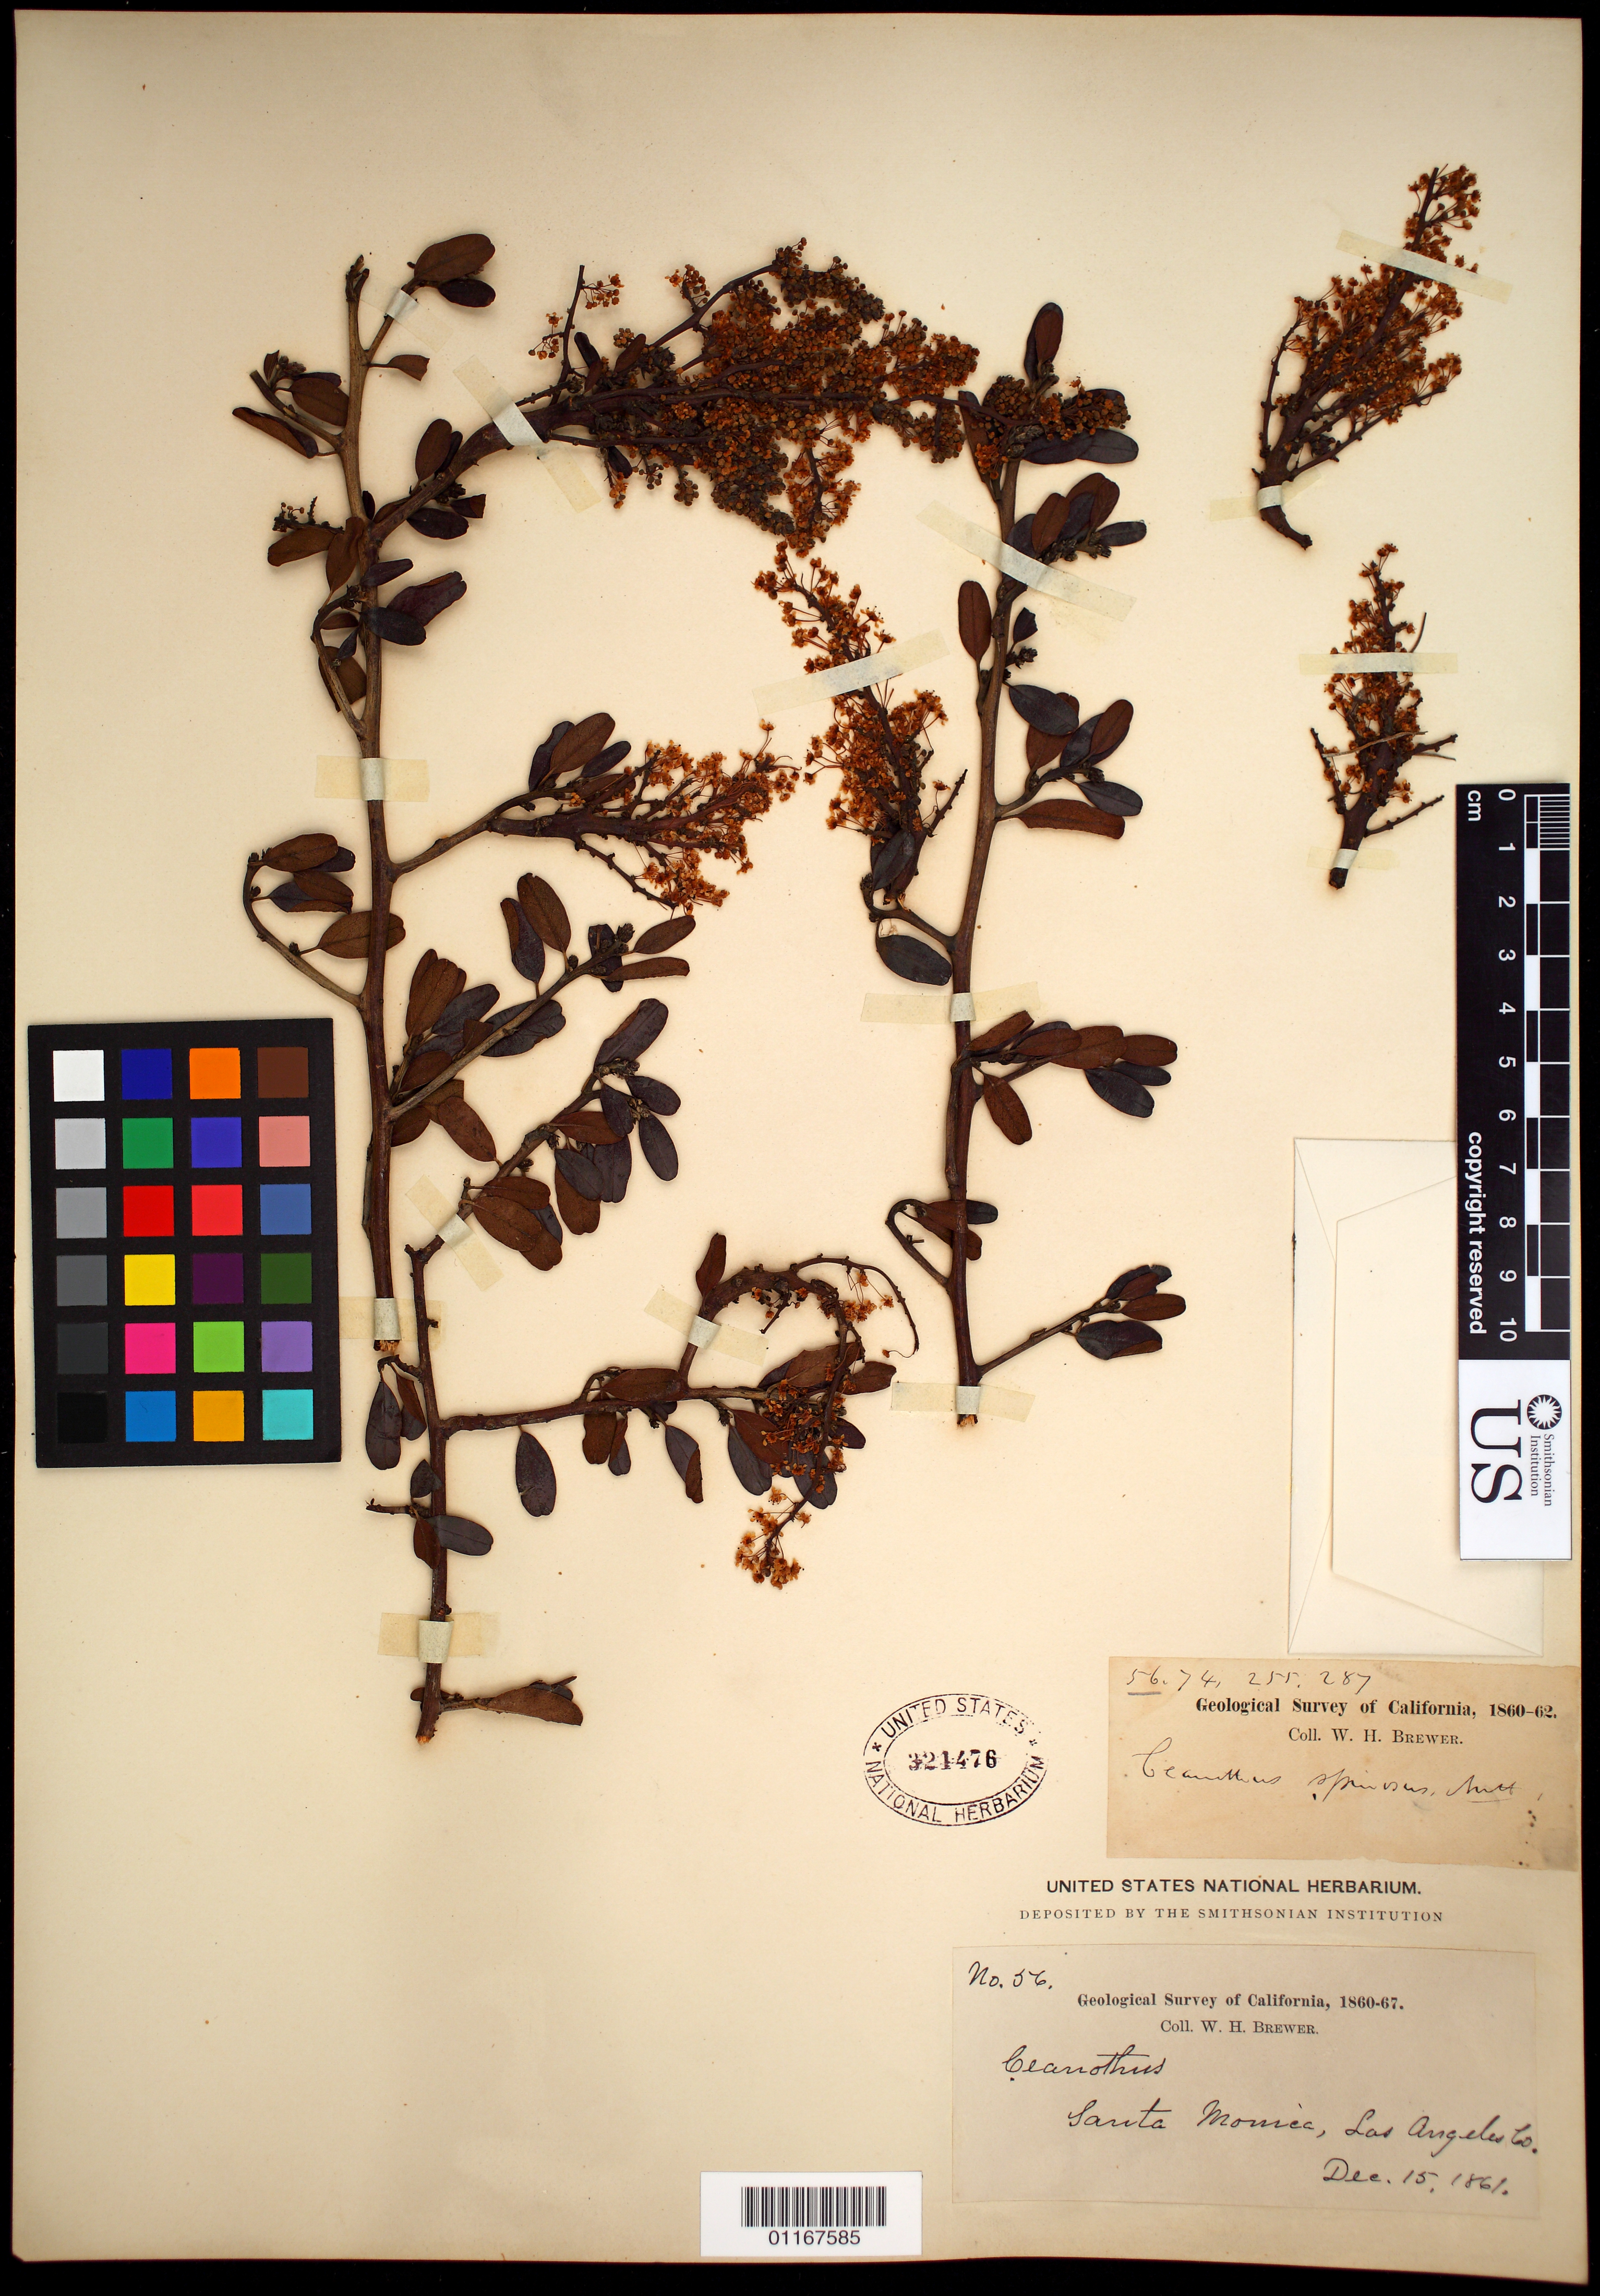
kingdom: Plantae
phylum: Tracheophyta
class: Magnoliopsida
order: Rosales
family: Rhamnaceae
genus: Ceanothus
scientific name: Ceanothus spinosus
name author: Nutt.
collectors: W. H. Brewer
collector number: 56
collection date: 1861-12-15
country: United States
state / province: California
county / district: Los Angeles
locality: Santa Monica.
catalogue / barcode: US 321476